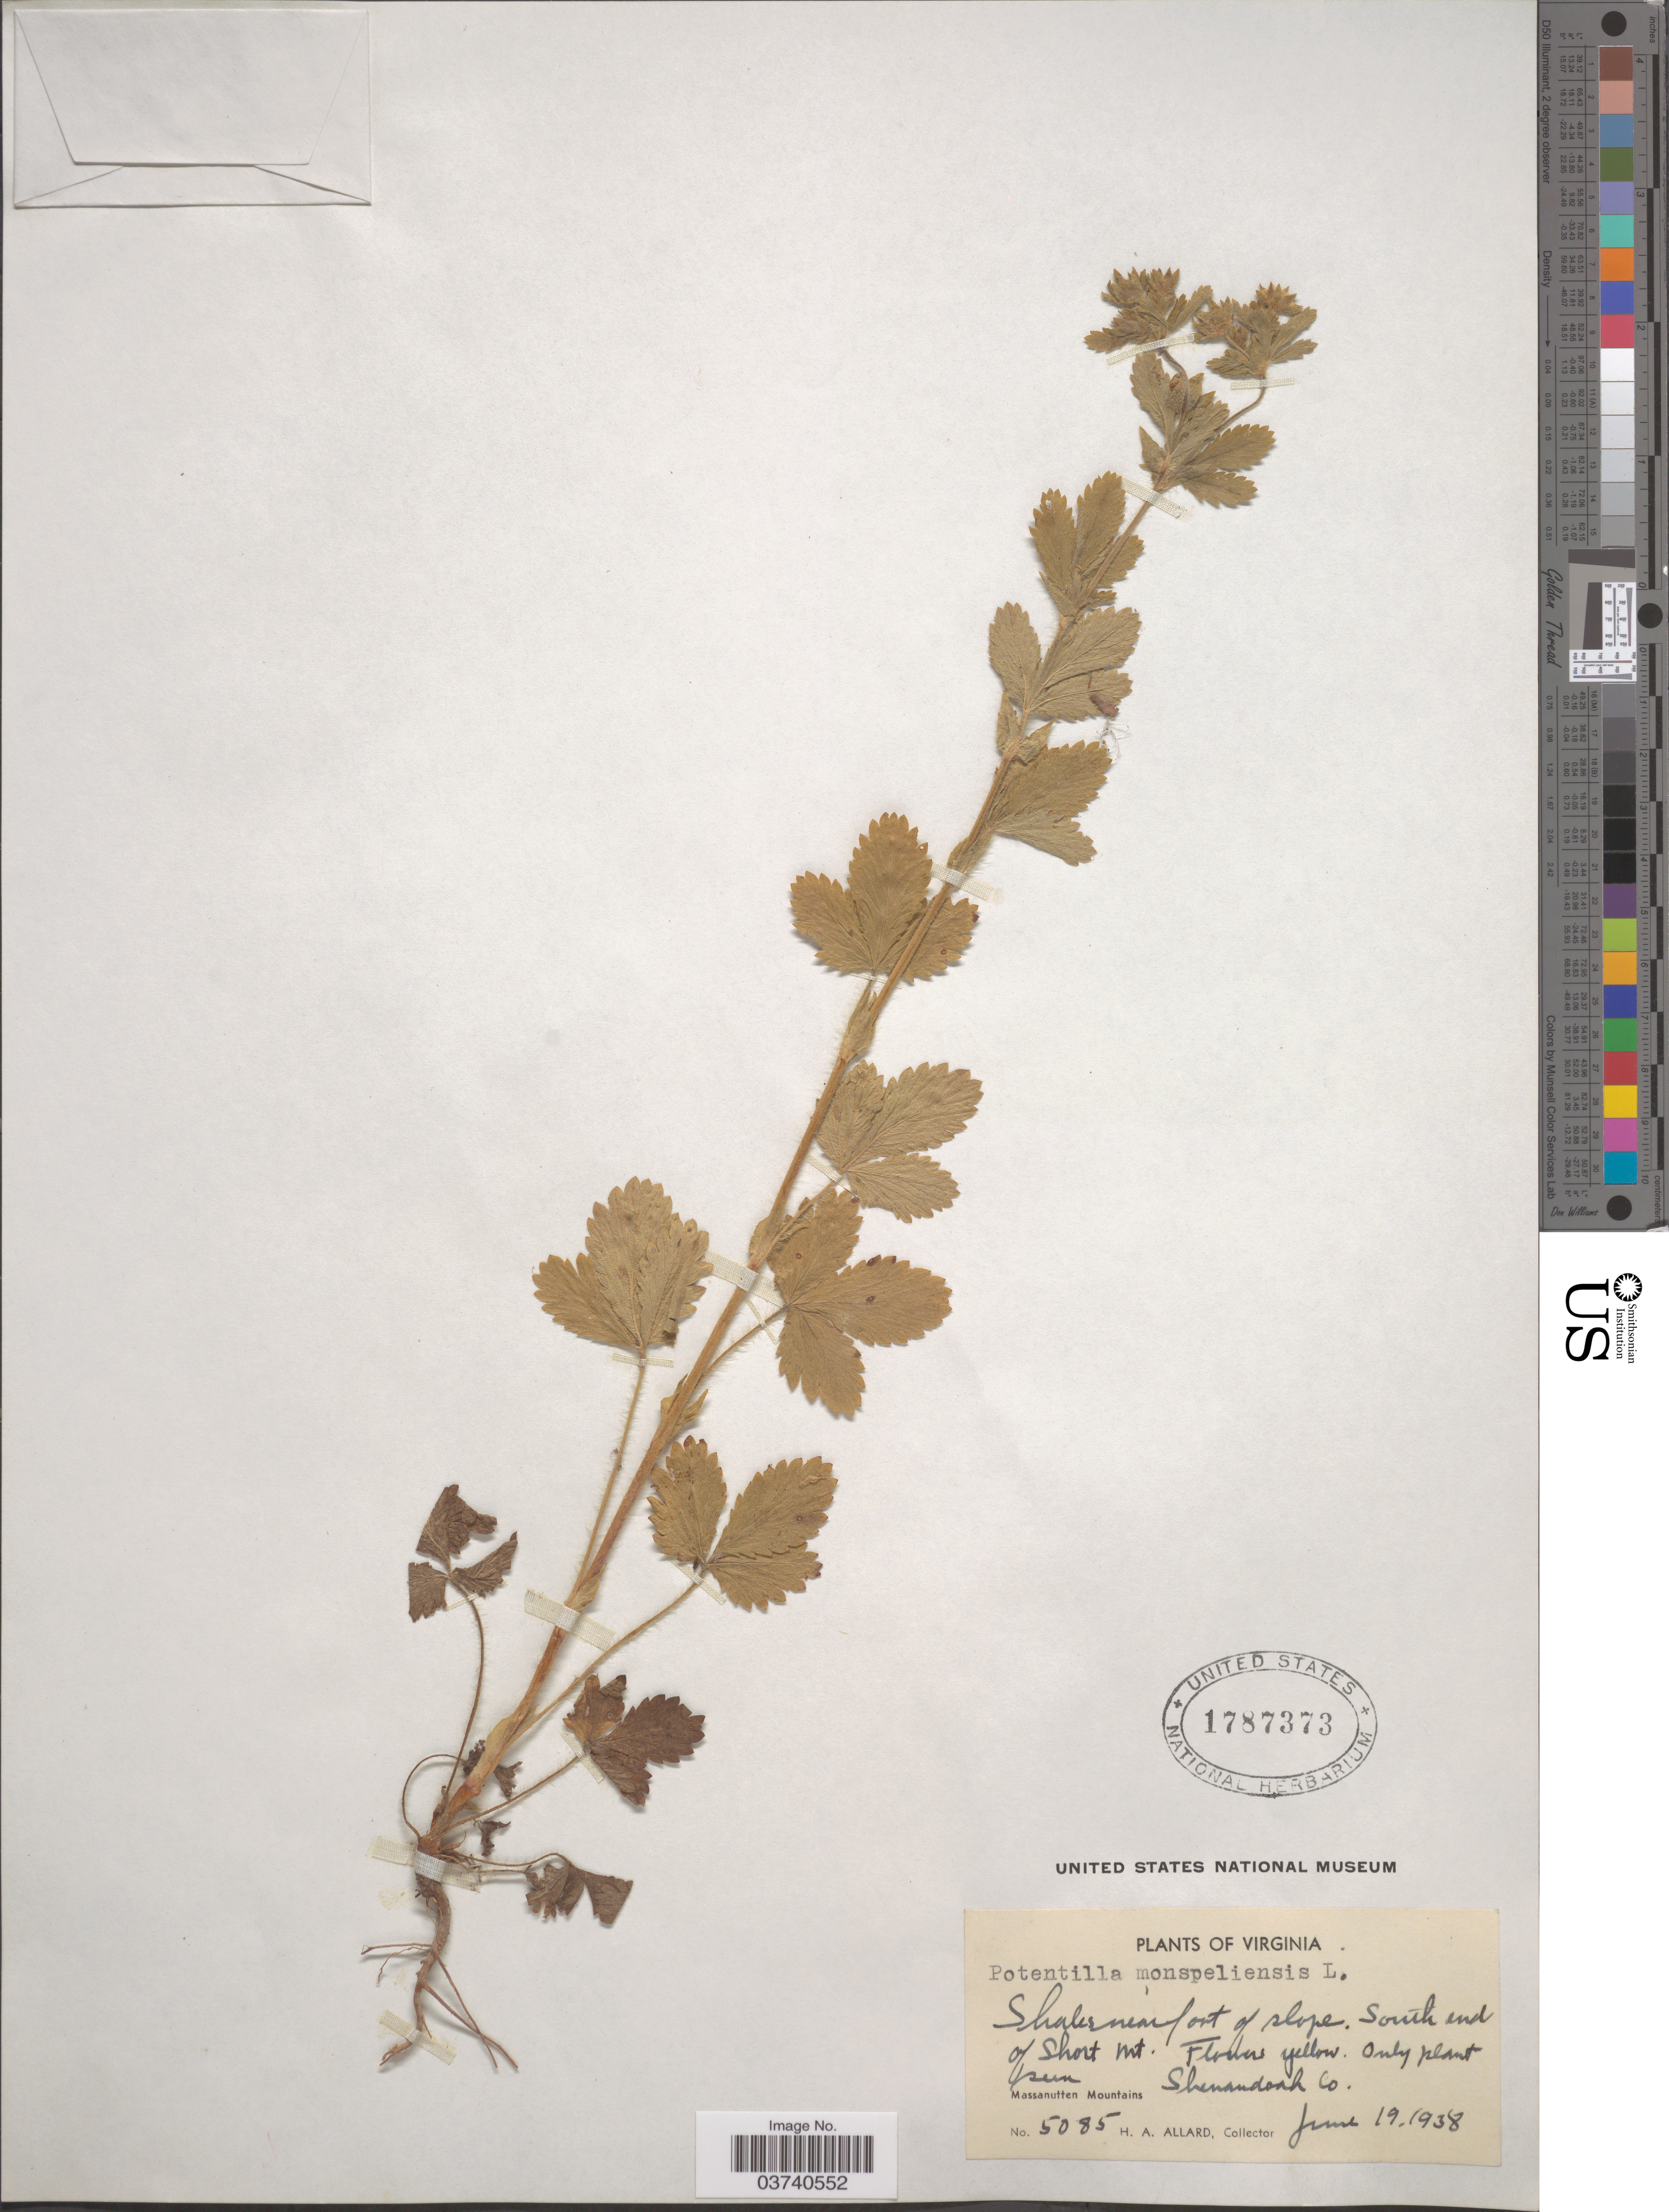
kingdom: Plantae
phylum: Tracheophyta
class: Magnoliopsida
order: Rosales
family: Rosaceae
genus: Potentilla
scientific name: Potentilla norvegica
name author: L.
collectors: H. A. Allard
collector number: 5085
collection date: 1938-06-19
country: United States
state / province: Virginia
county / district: Shenandoah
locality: South end of Short Mt. Shenandoah Co. Massanutten Mountains.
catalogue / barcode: US 1787373